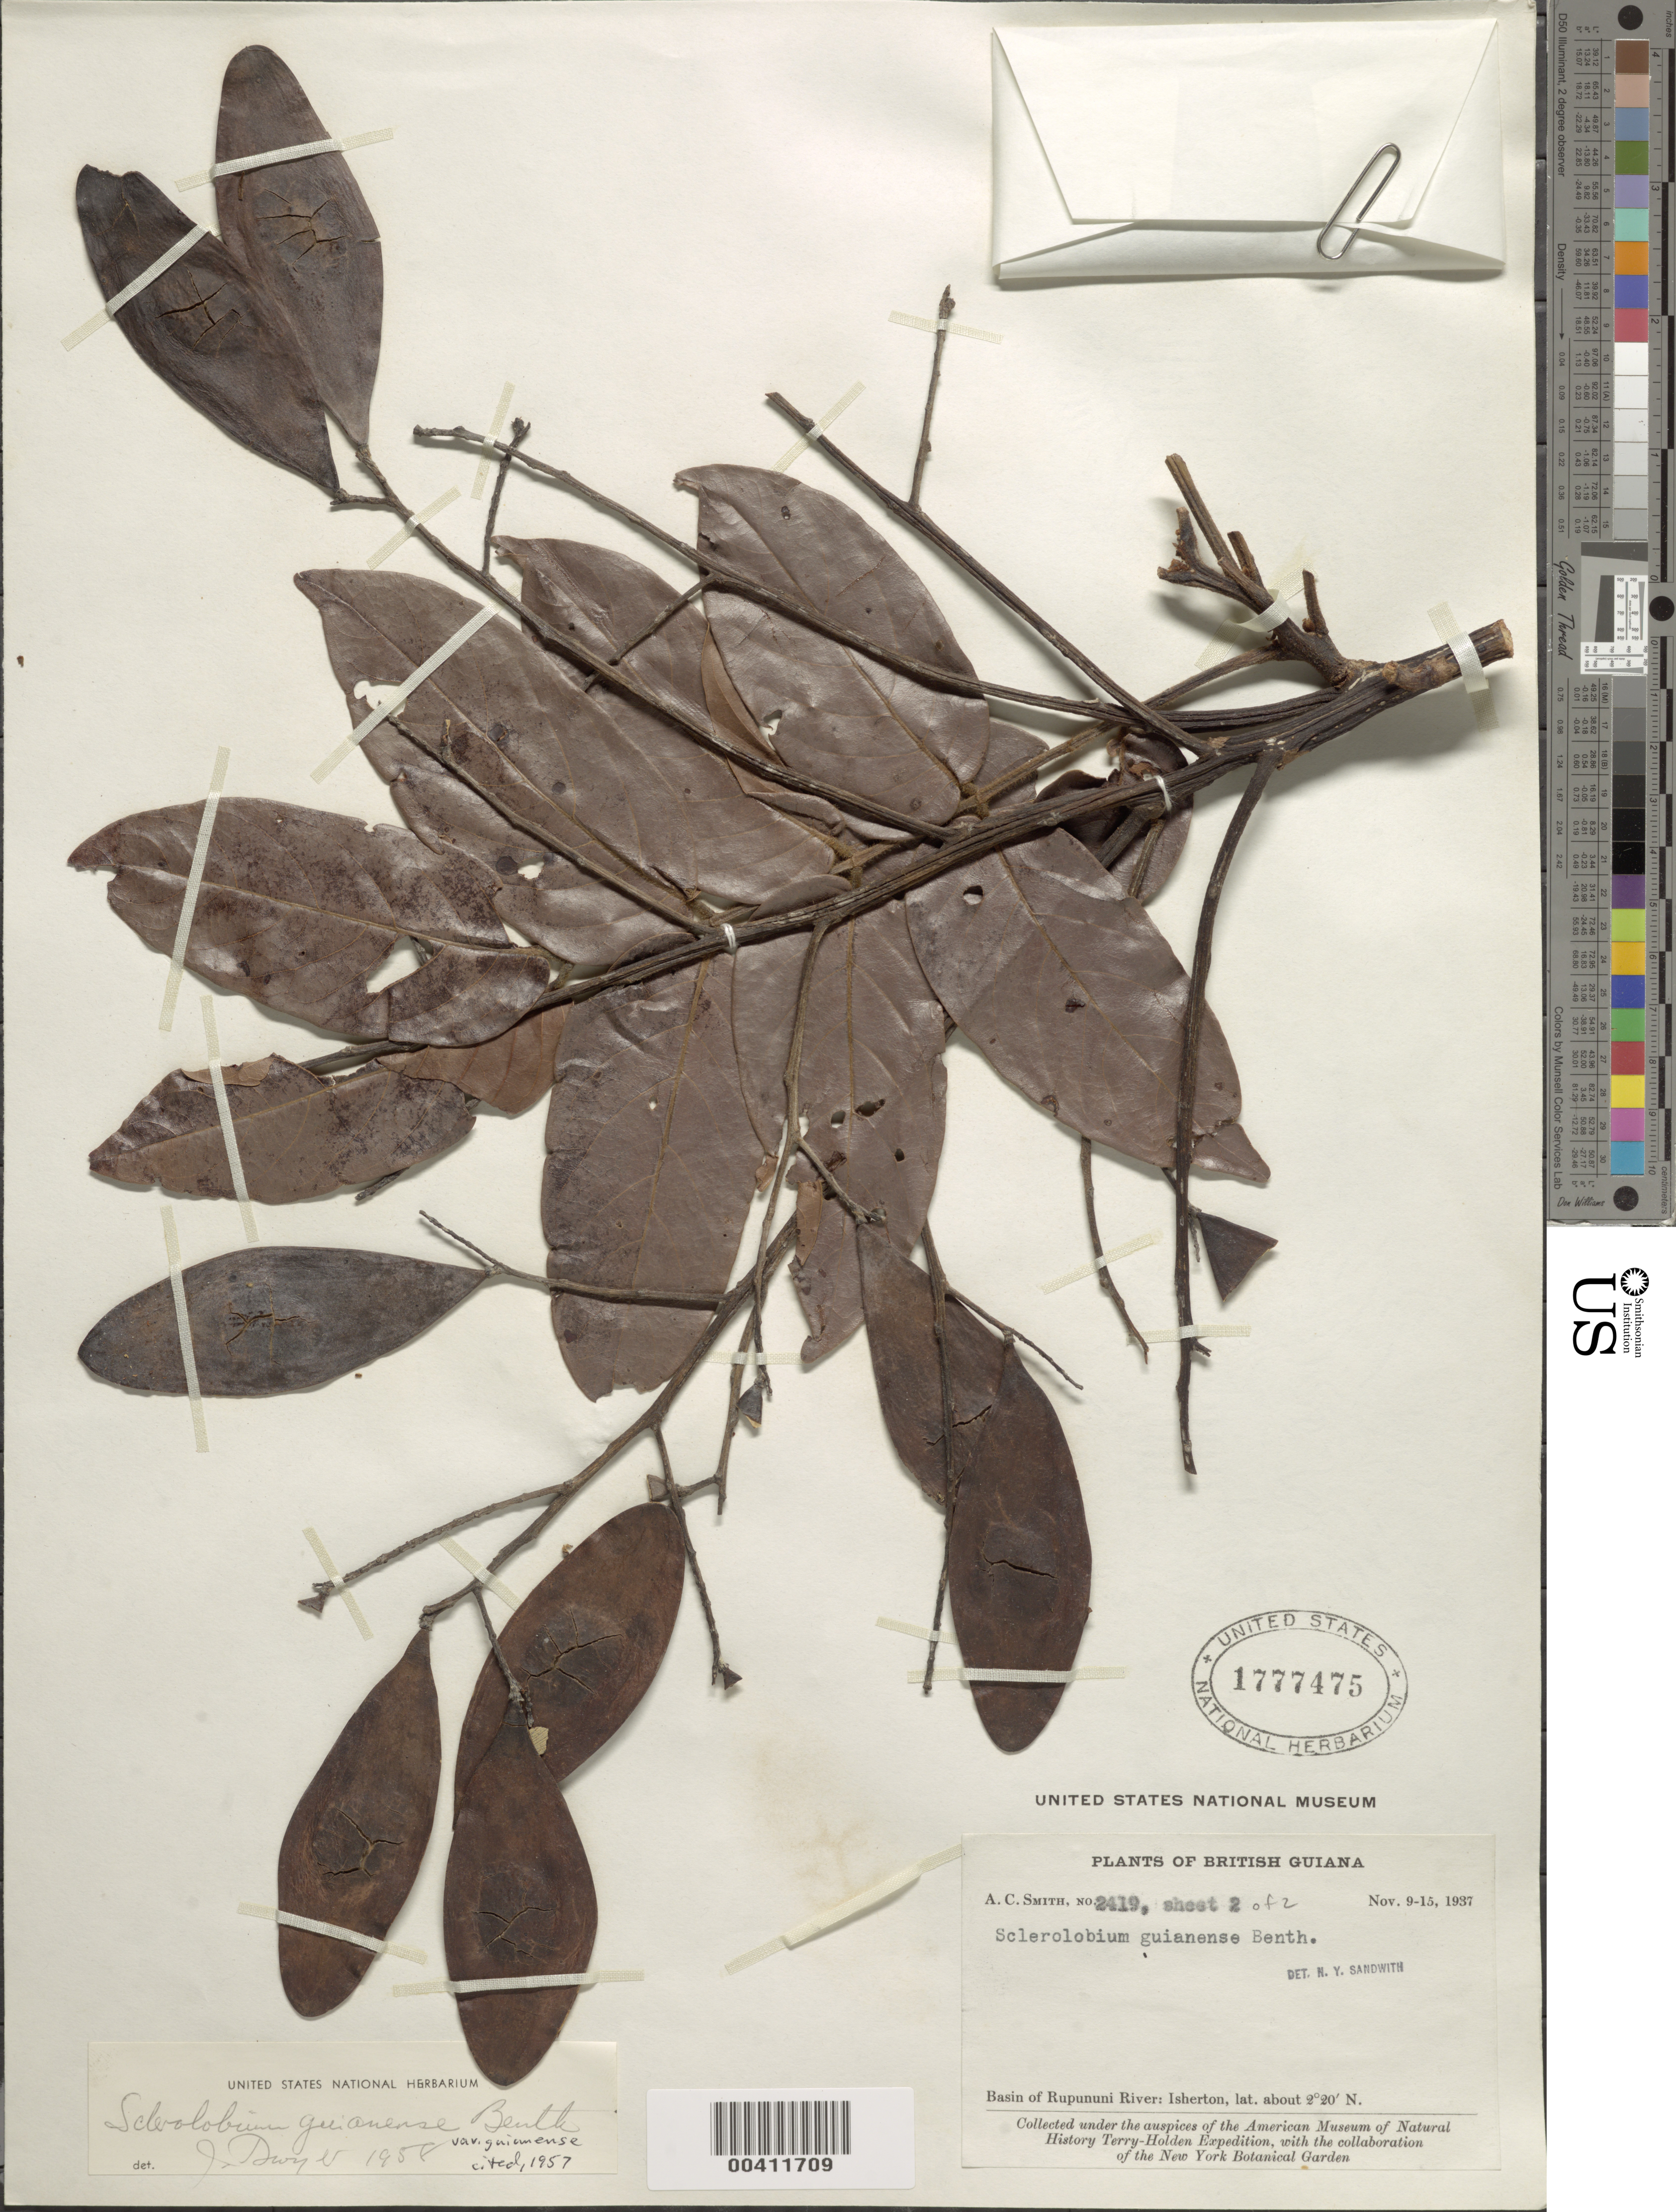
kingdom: Plantae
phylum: Tracheophyta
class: Magnoliopsida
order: Fabales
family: Fabaceae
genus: Tachigali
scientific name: Tachigali guianensis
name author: (Benth.) Zarucchi & Herend.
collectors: A. C. Smith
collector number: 2419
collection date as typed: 09 Nov 1937 to 15 Nov 1937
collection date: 1937-11-09/1937-11-15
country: Guyana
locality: Basin of rupununi river, isherton (lat/long recorded as: lat=02:20:0:n long=:::)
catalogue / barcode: US 1777475